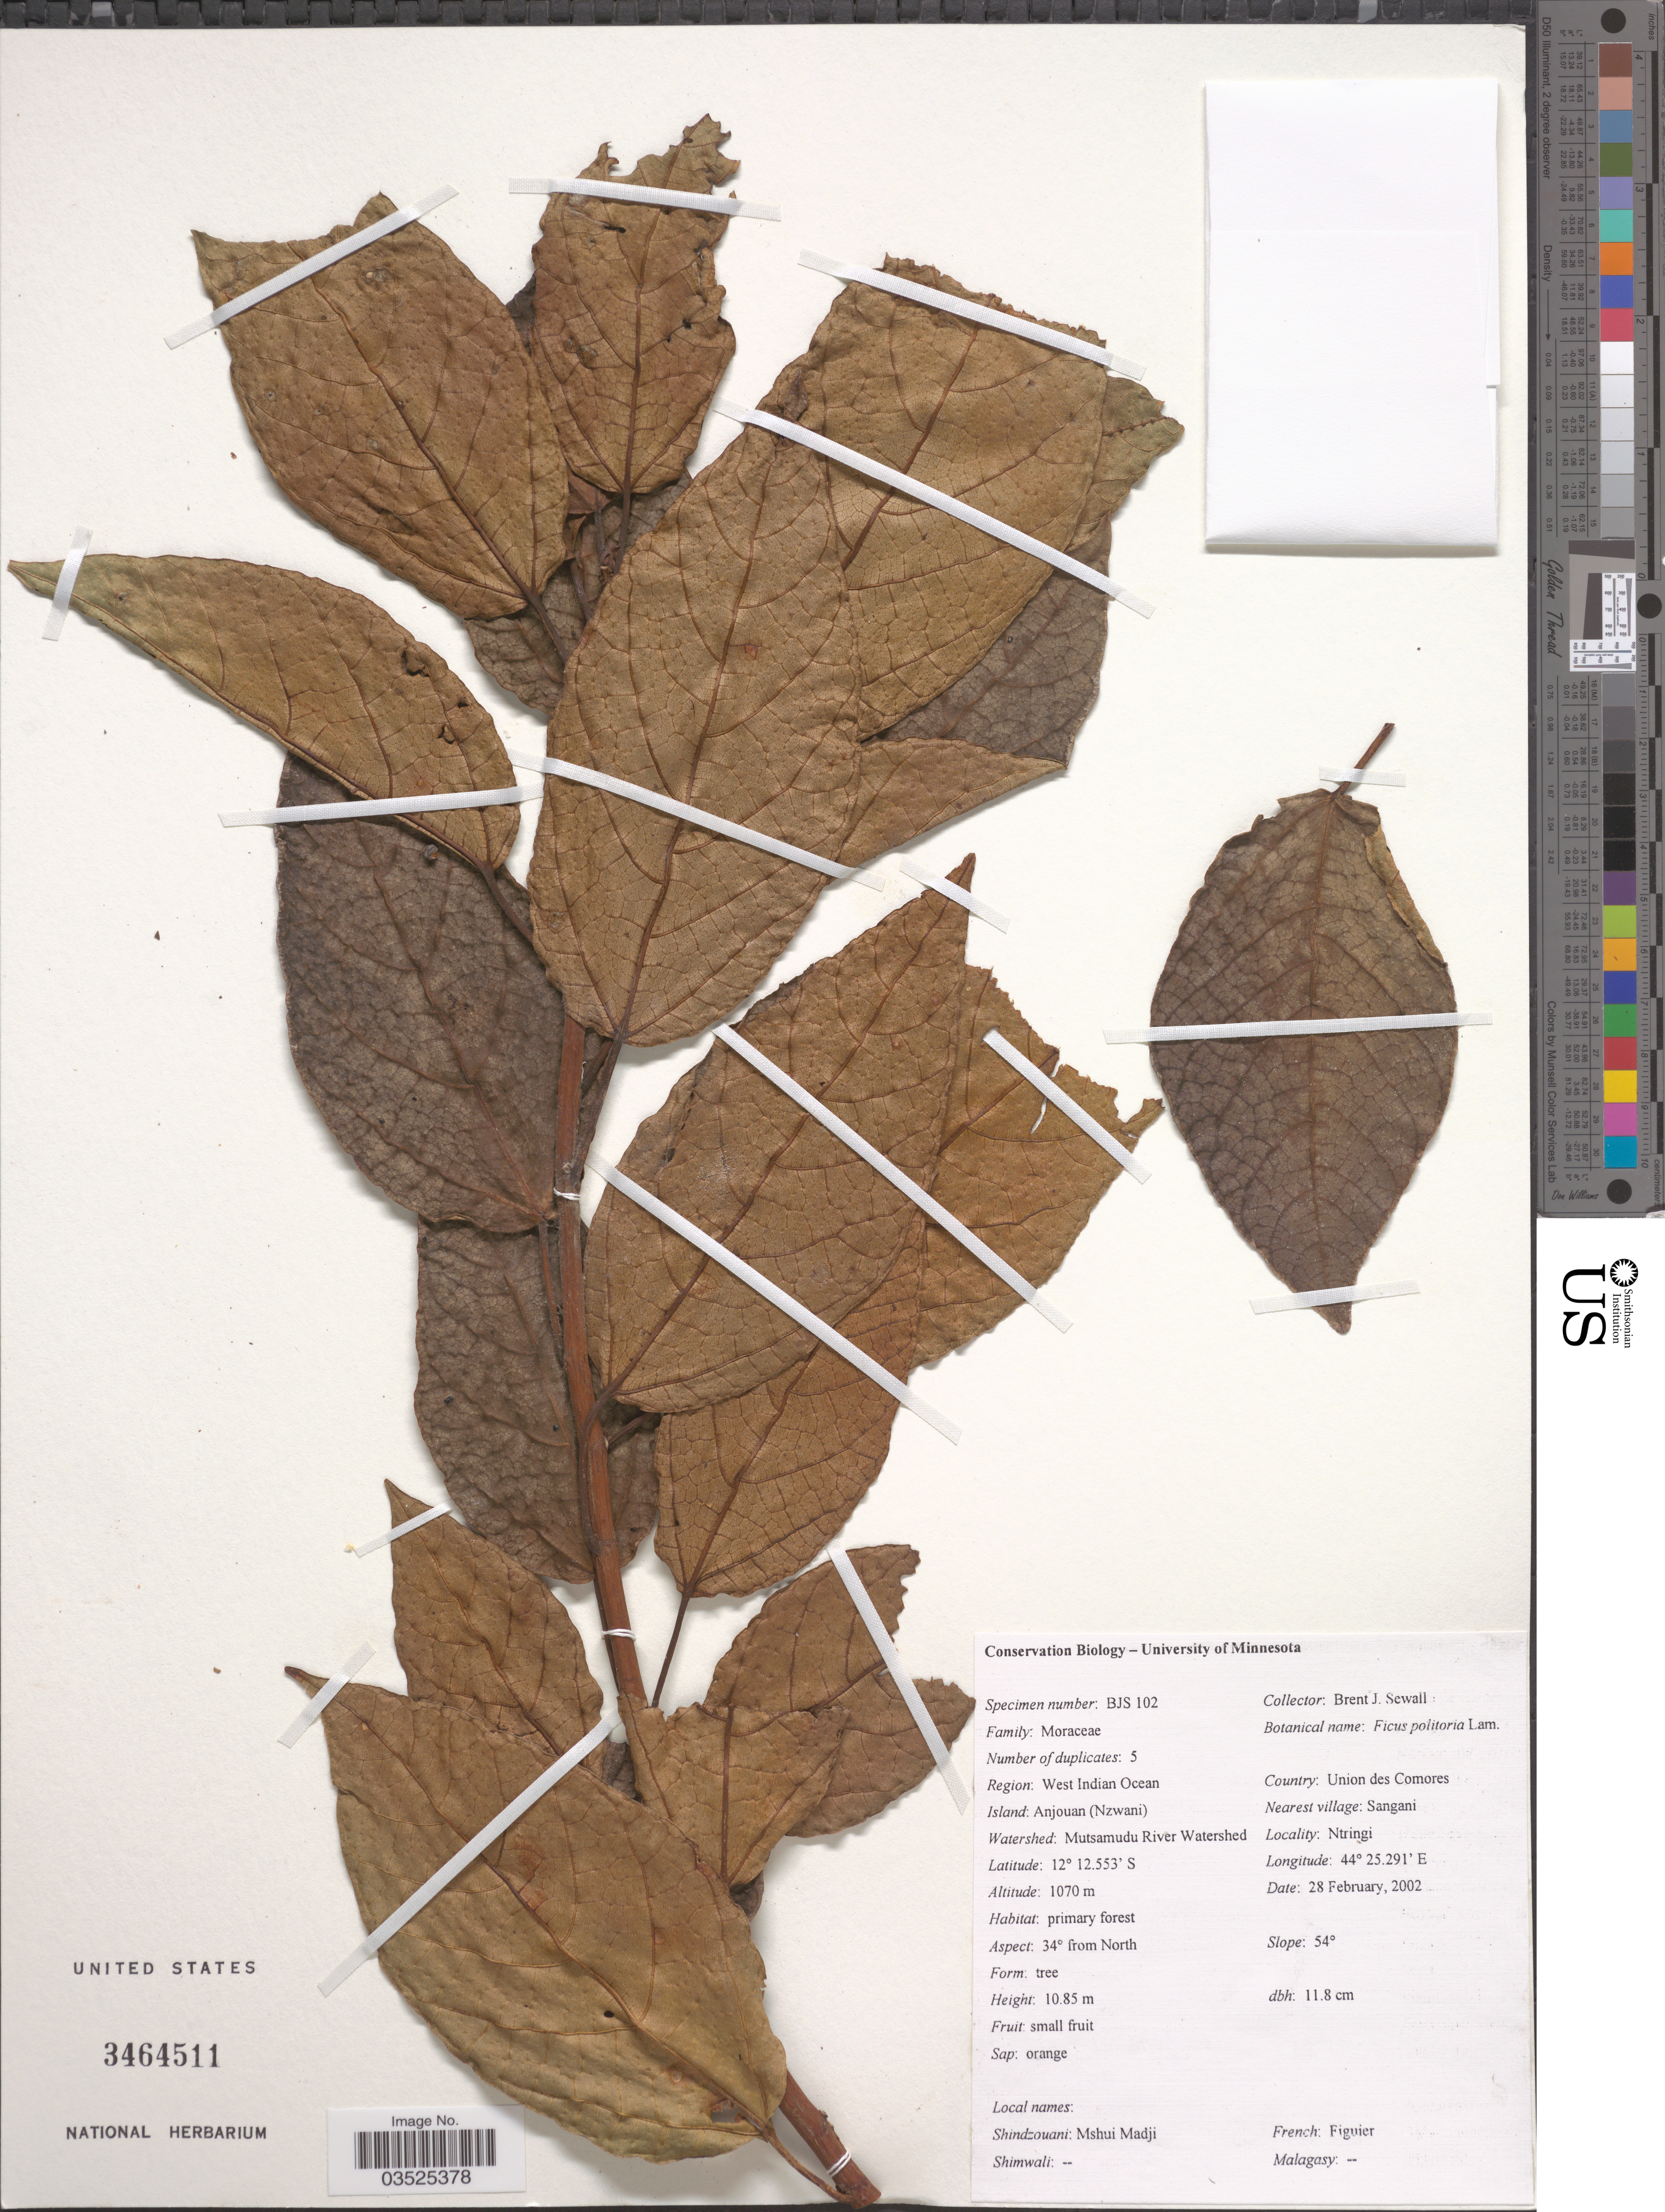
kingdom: Plantae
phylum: Tracheophyta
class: Magnoliopsida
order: Rosales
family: Moraceae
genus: Ficus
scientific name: Ficus politoria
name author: Lam.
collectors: B. Sewall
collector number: BJS 102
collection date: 2002-02-28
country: Comoros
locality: Region: West Indian Ocean. Island: Anjouan (Nzwani), Watershed: Mutsamudu River Watershed. Country: Union des Comores, Nearest village: Sangani, Ntringi.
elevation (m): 1070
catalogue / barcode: US 3464511